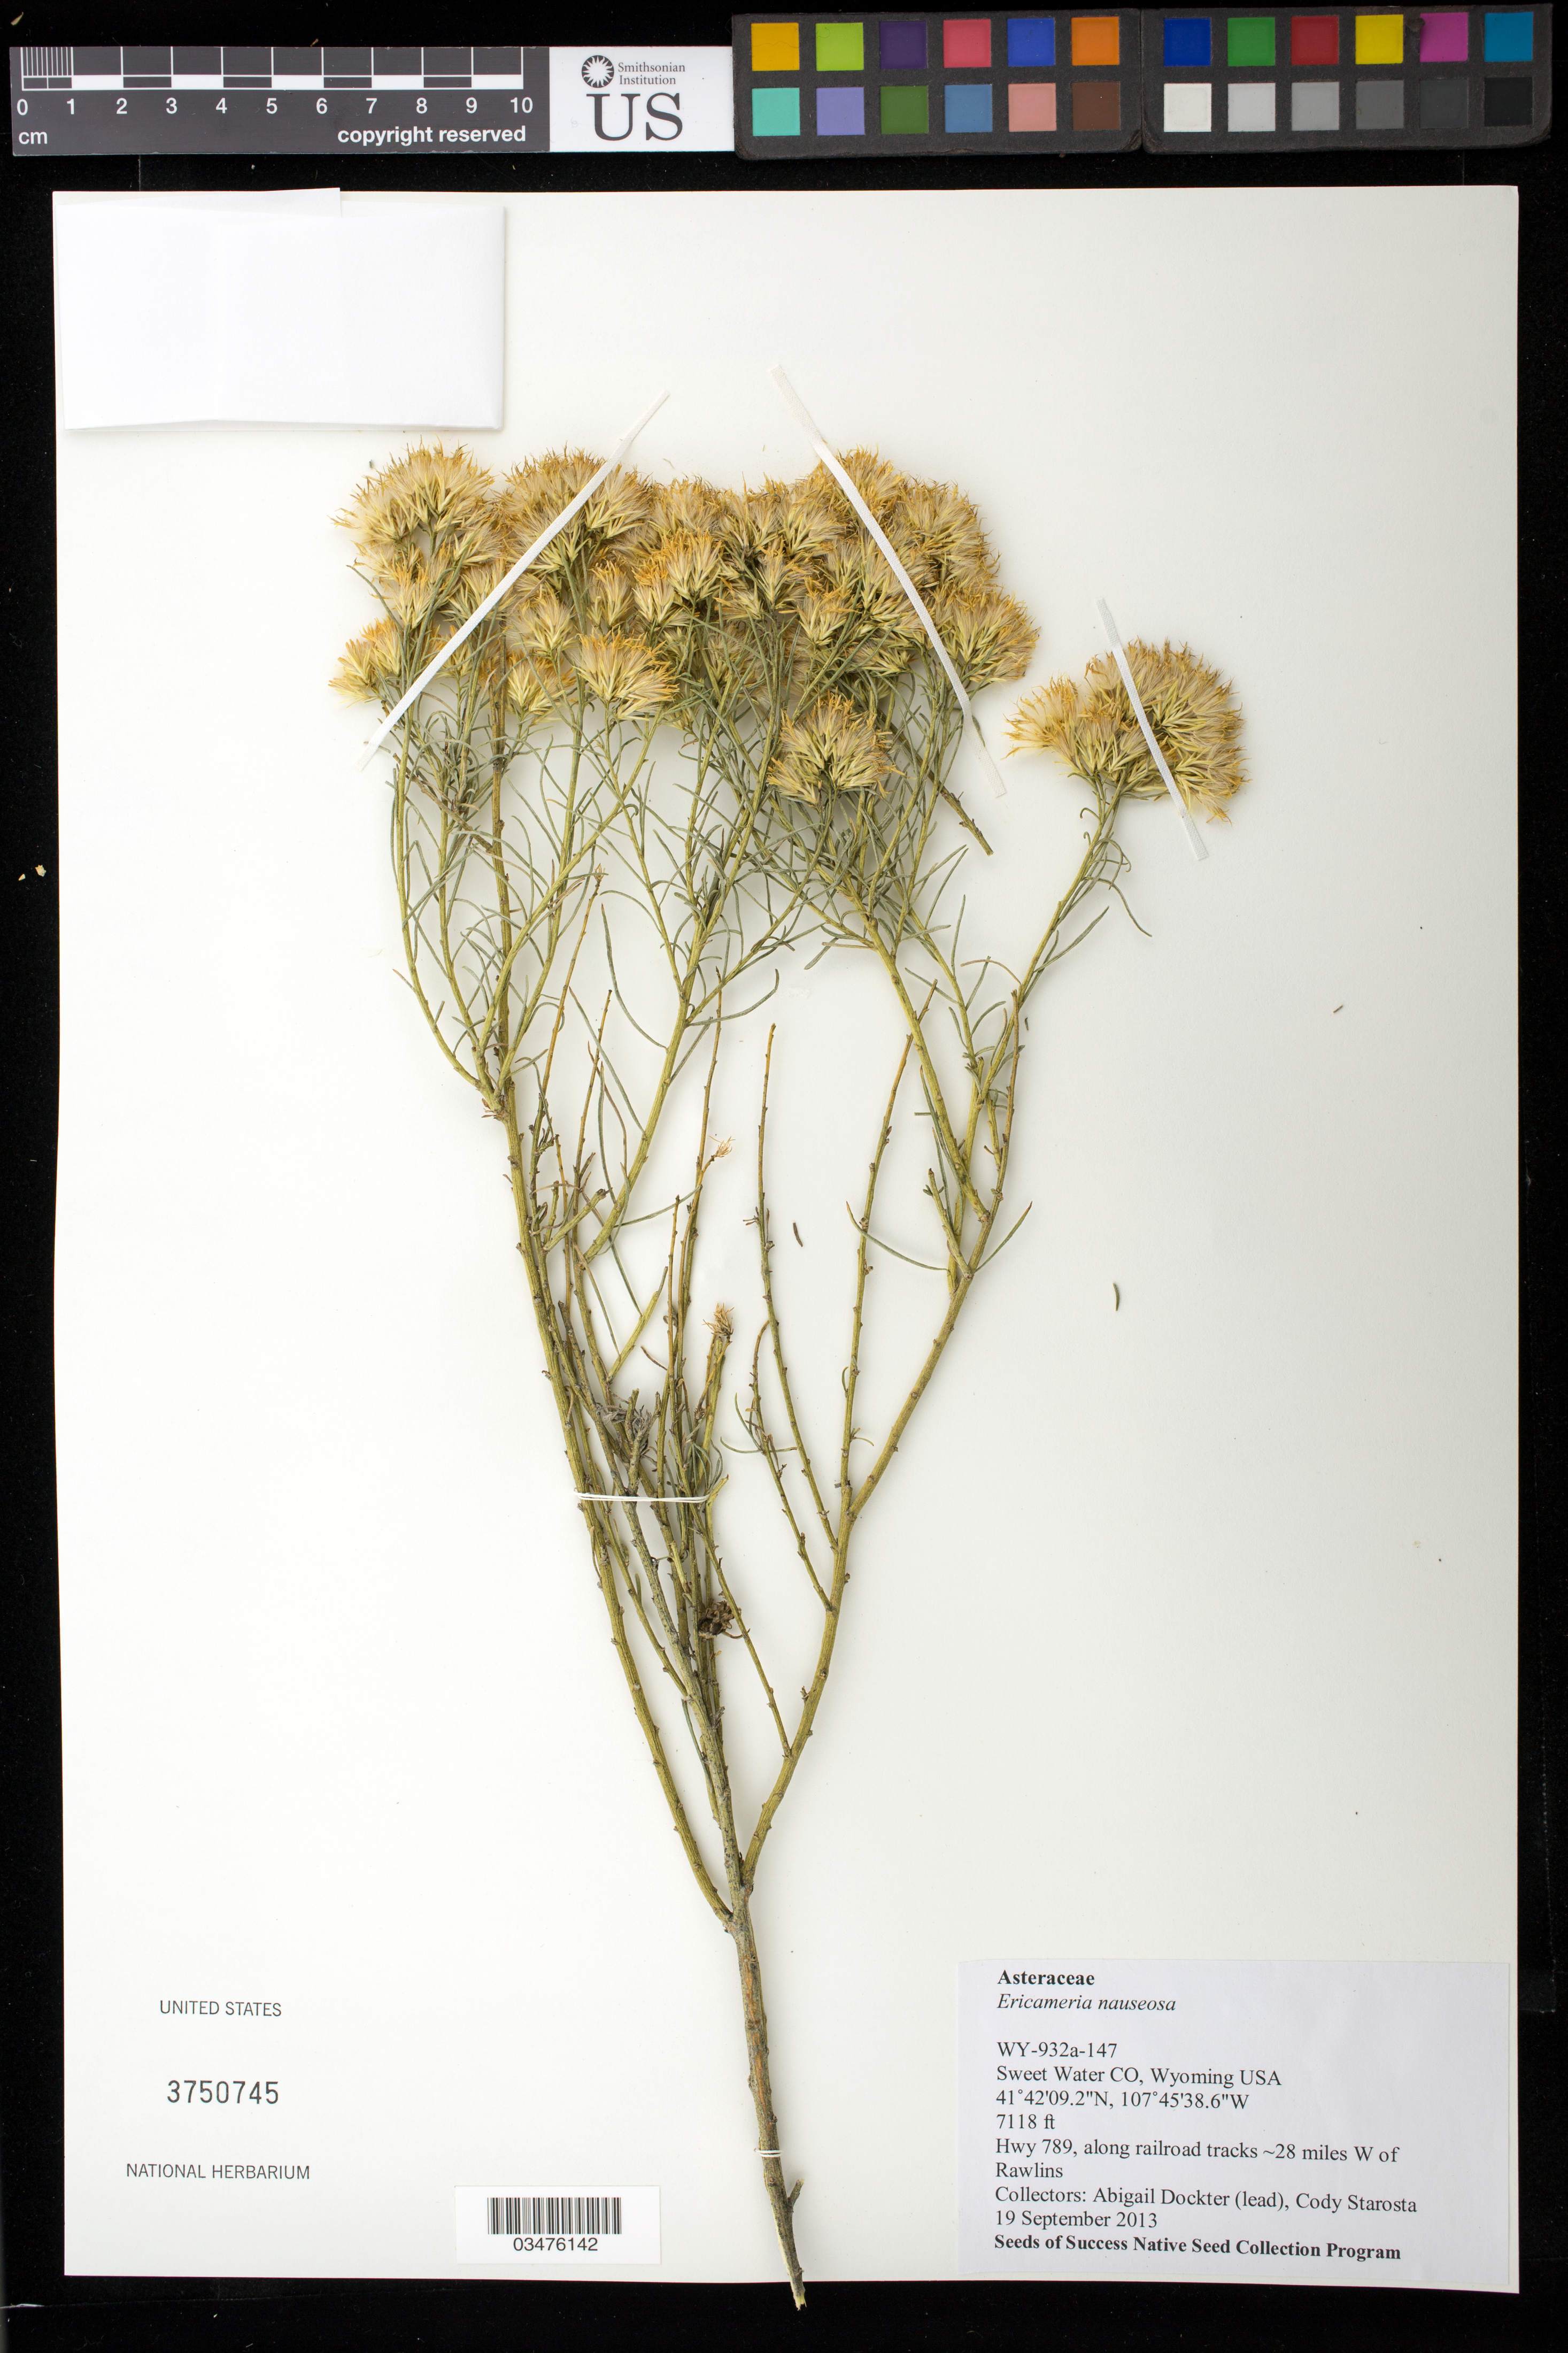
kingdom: Plantae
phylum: Tracheophyta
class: Magnoliopsida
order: Asterales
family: Asteraceae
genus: Ericameria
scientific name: Ericameria nauseosa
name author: (Pall. ex Pursh) G.L. Nesom & G.I. Baird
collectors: A. Dockter & C. Starosta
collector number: WY932A-147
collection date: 2013-09-19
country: United States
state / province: Wyoming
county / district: Sweetwater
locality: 28 mi. W of Rawlins.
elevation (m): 2170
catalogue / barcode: US 3750745